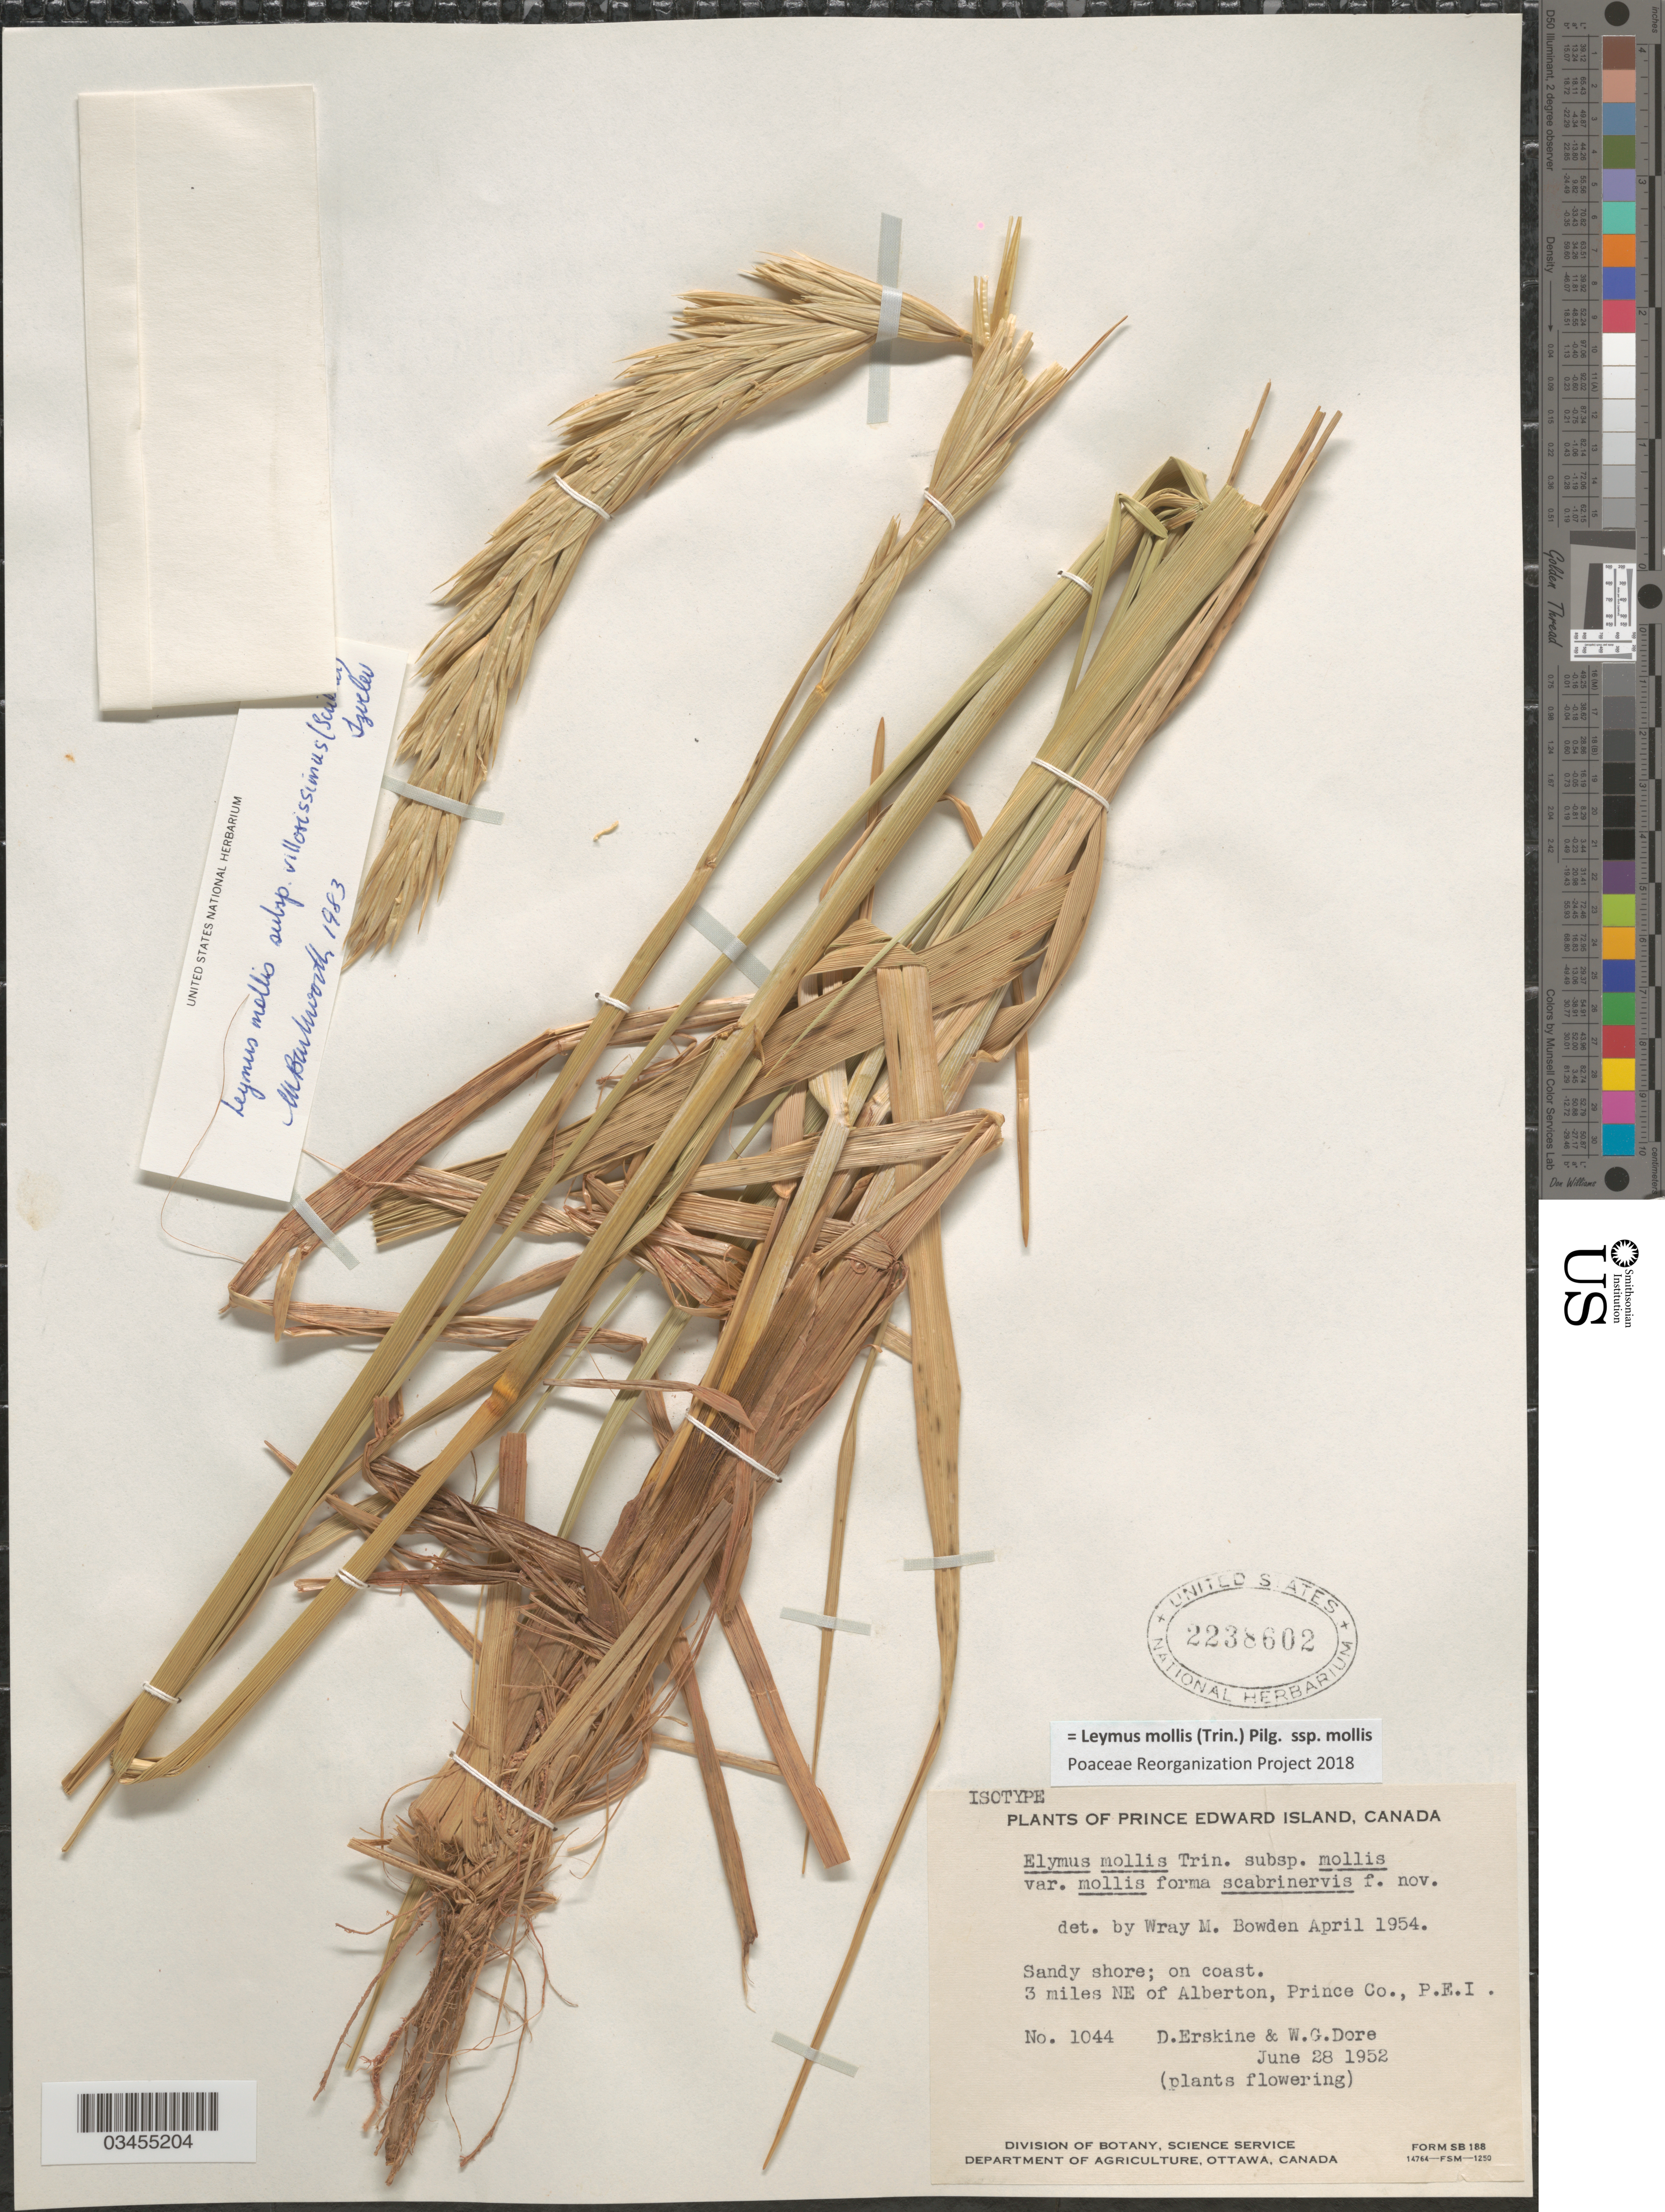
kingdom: Plantae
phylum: Tracheophyta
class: Liliopsida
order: Poales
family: Poaceae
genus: Leymus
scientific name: Leymus mollis subsp. mollis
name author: (Trin.) Pilg.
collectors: D. Erskine & W. Dore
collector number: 1044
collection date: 1952-06-28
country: Canada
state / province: Prince Edward Island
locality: Sandy shore; on coast. 3 miles NE of Alberton, Prince Co.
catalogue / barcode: US 2238602